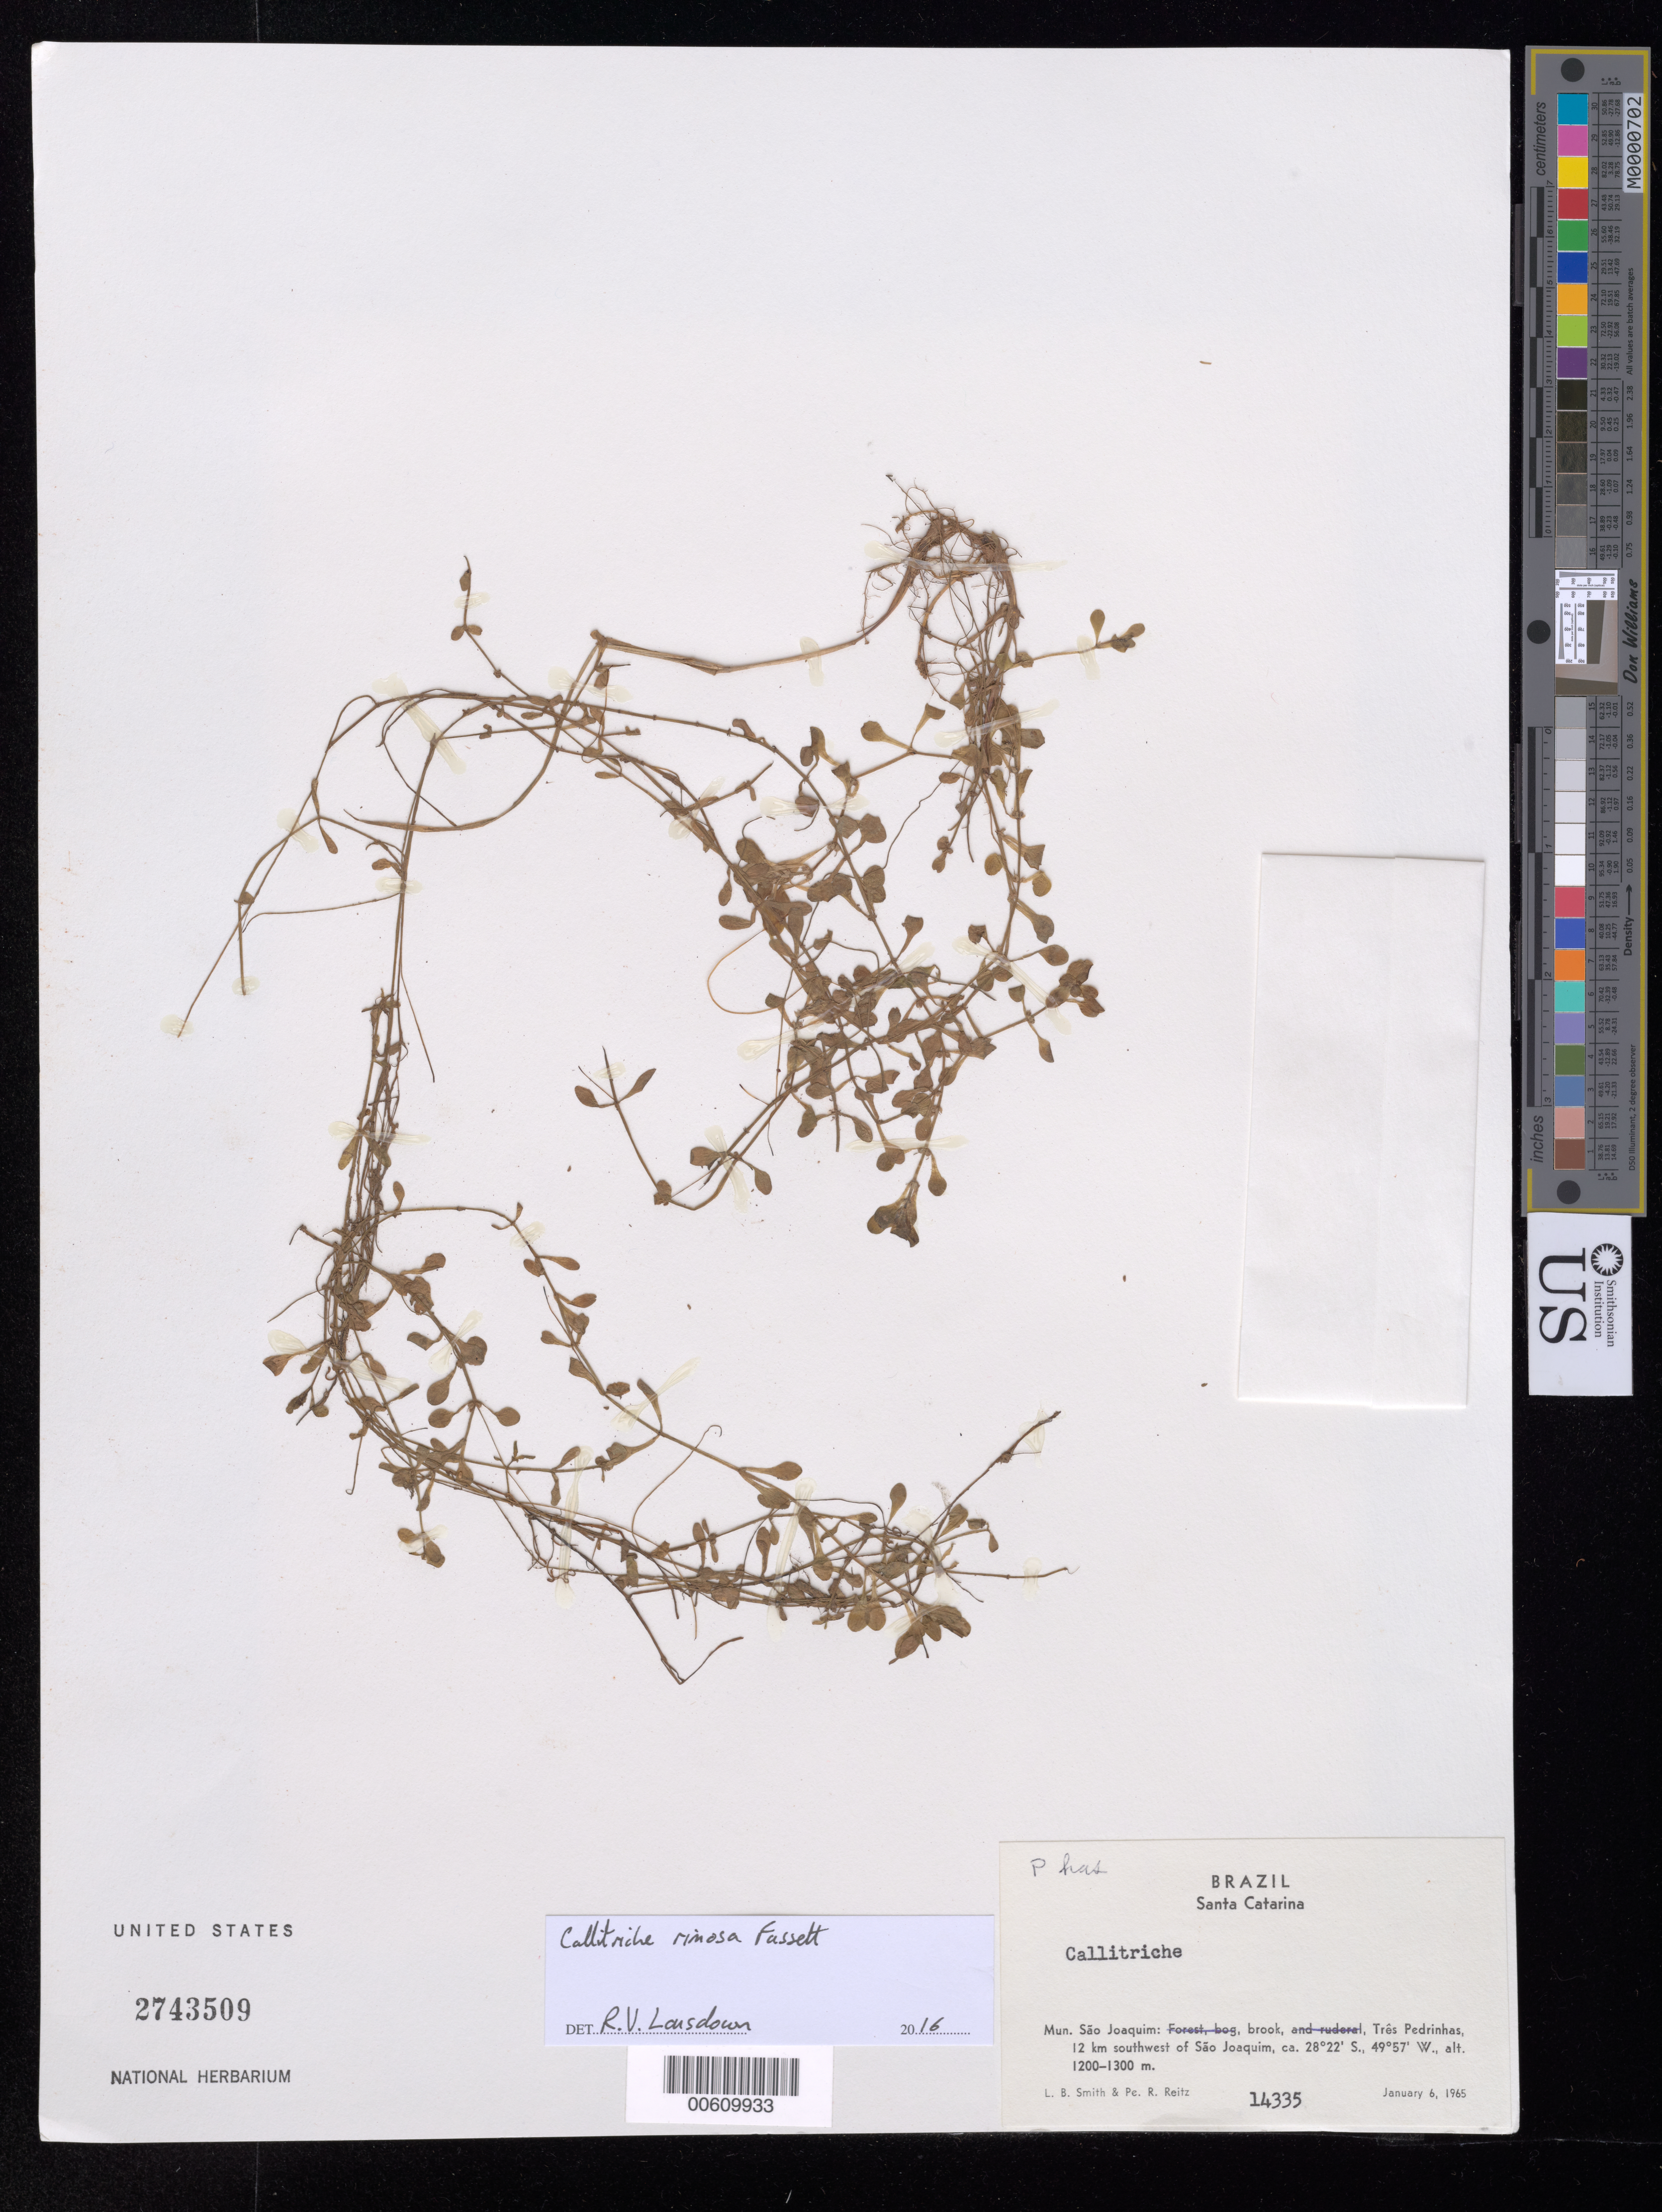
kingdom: Plantae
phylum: Tracheophyta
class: Magnoliopsida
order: Lamiales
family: Plantaginaceae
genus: Callitriche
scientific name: Callitriche rimosa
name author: Fassett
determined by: Lansdown, Richard V.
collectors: L. Smith & R. Reitz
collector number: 14335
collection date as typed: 06 Jan 1965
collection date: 1965-01-06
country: Brazil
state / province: Santa Catarina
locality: Sao Joaquim Mun., Tres Pedrinhas, SW of Sao Joaquim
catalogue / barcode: US 2743509